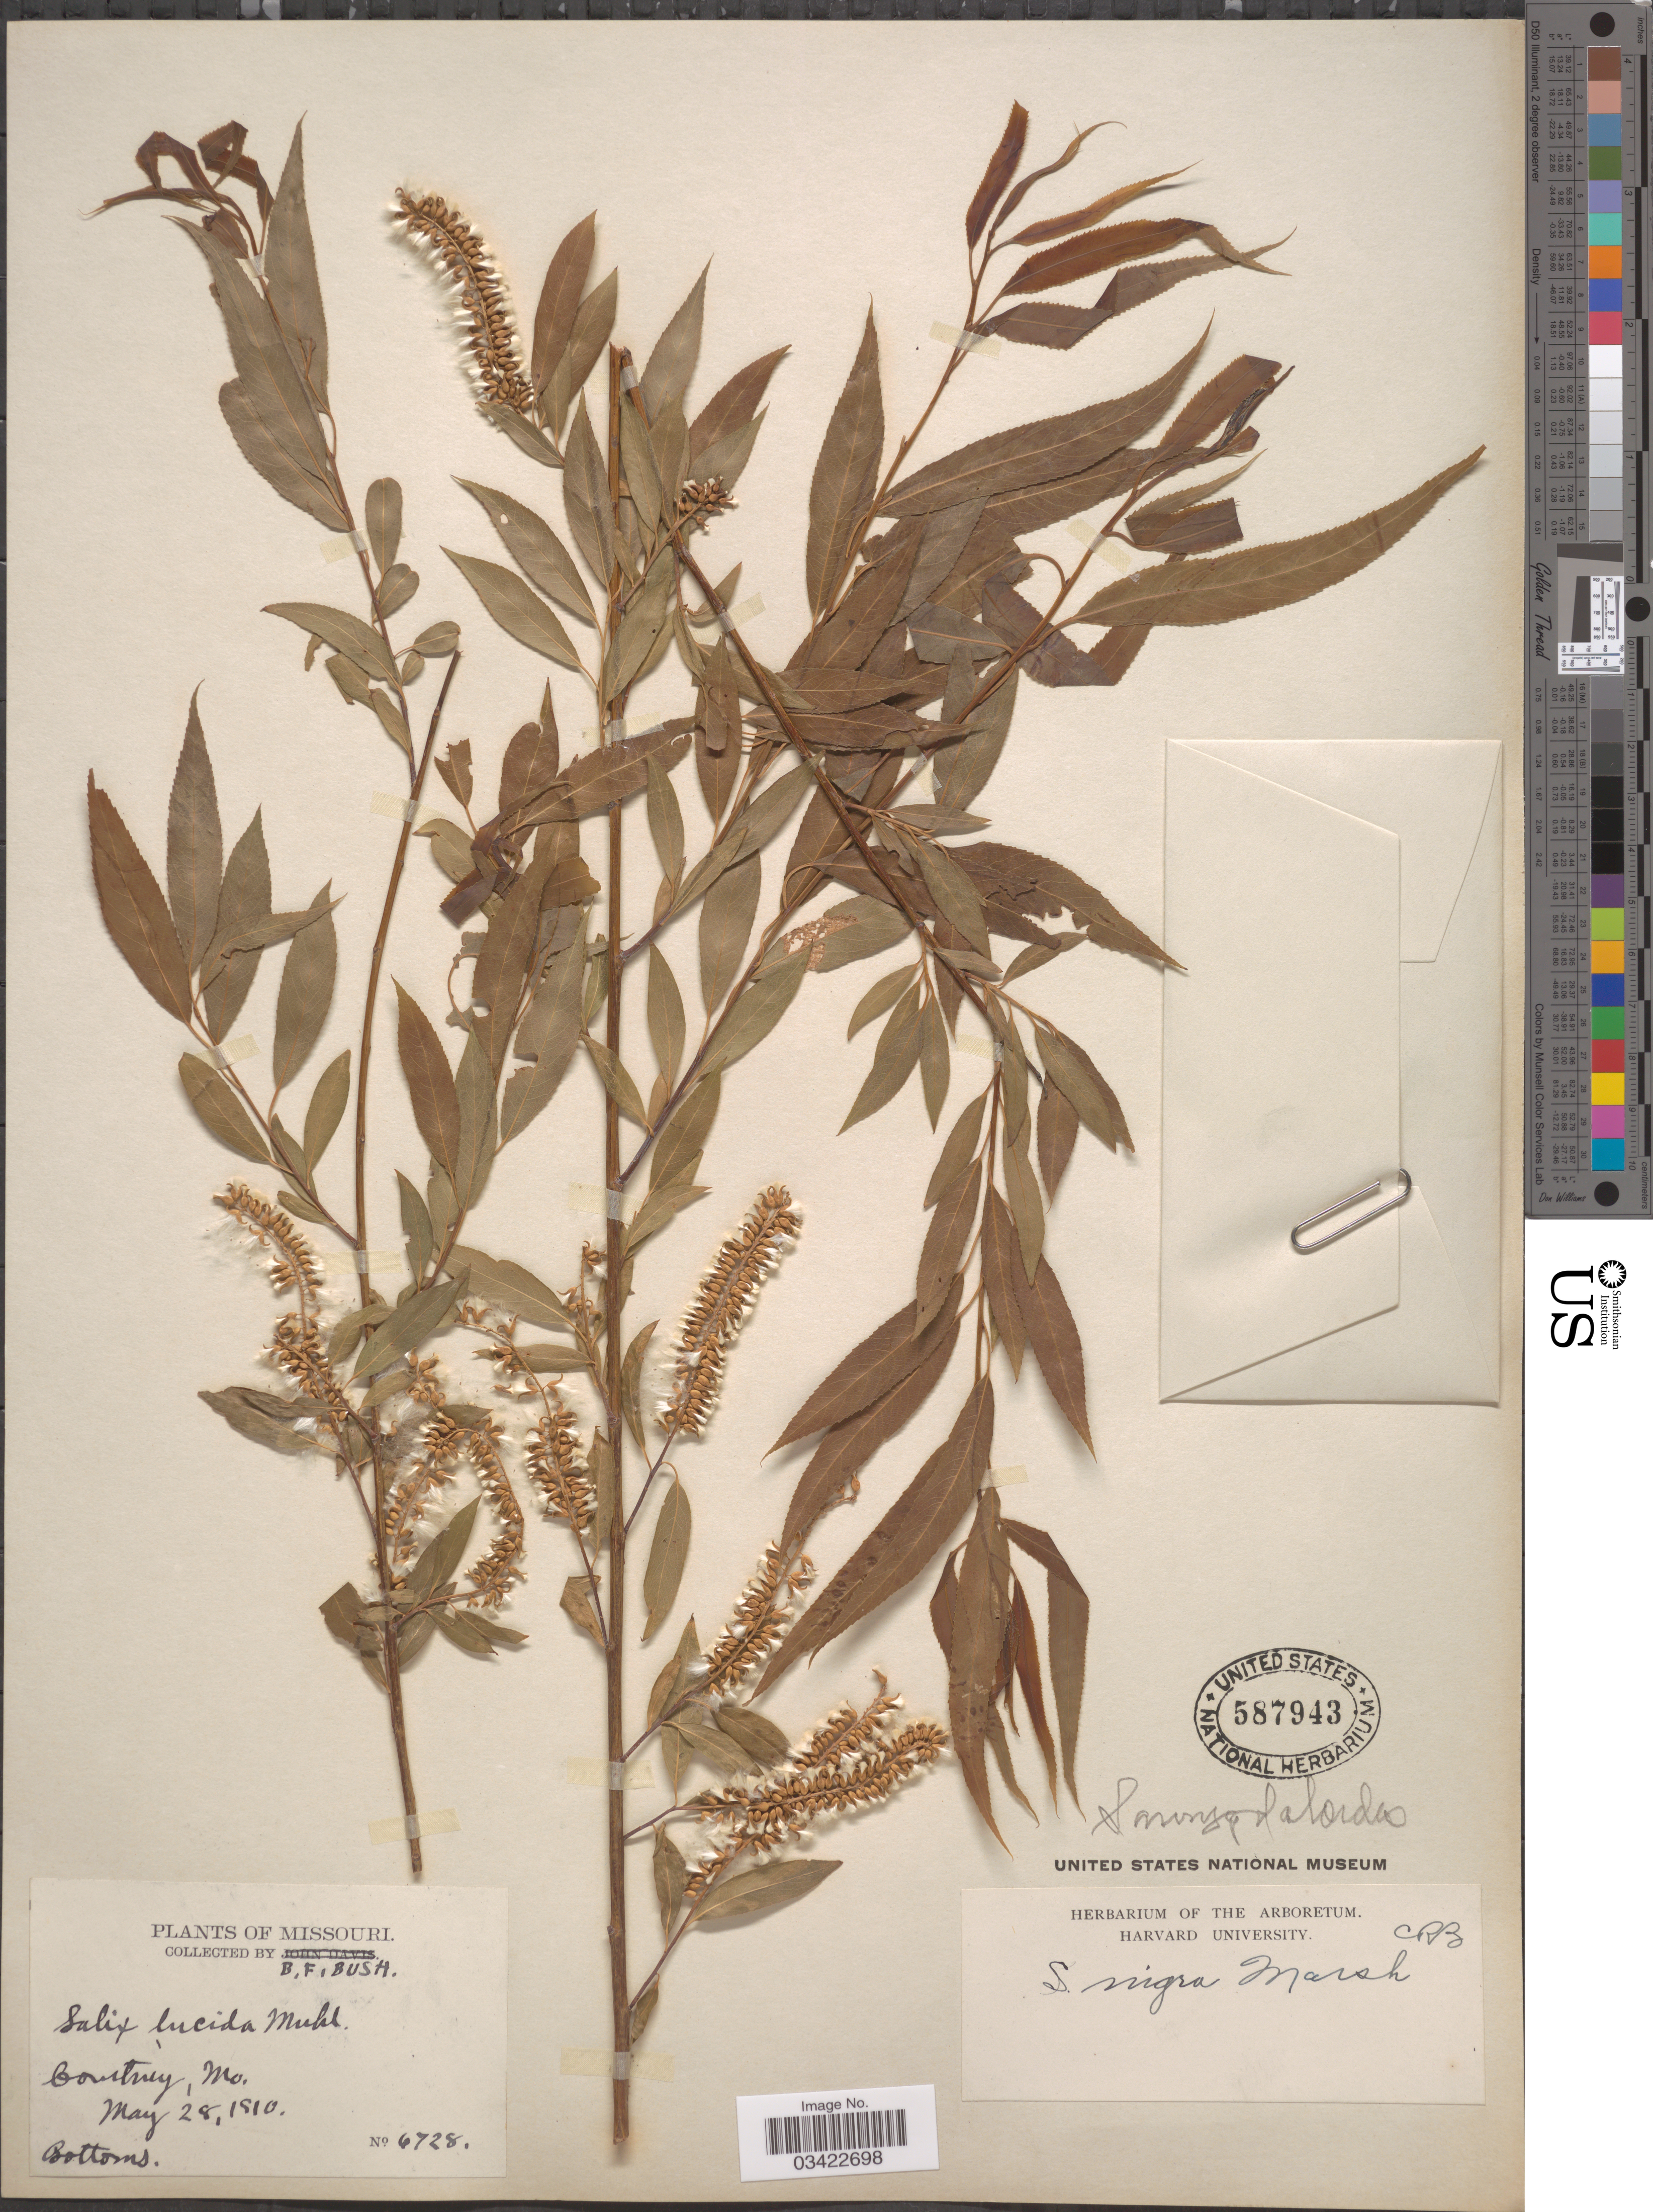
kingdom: Plantae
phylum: Tracheophyta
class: Magnoliopsida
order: Malpighiales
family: Salicaceae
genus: Salix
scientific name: Salix amygdaloides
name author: Andersson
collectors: B. F. Bush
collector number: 6728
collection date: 1910-05-28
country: United States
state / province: Missouri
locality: Courtney. Bottoms.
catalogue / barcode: US 587943